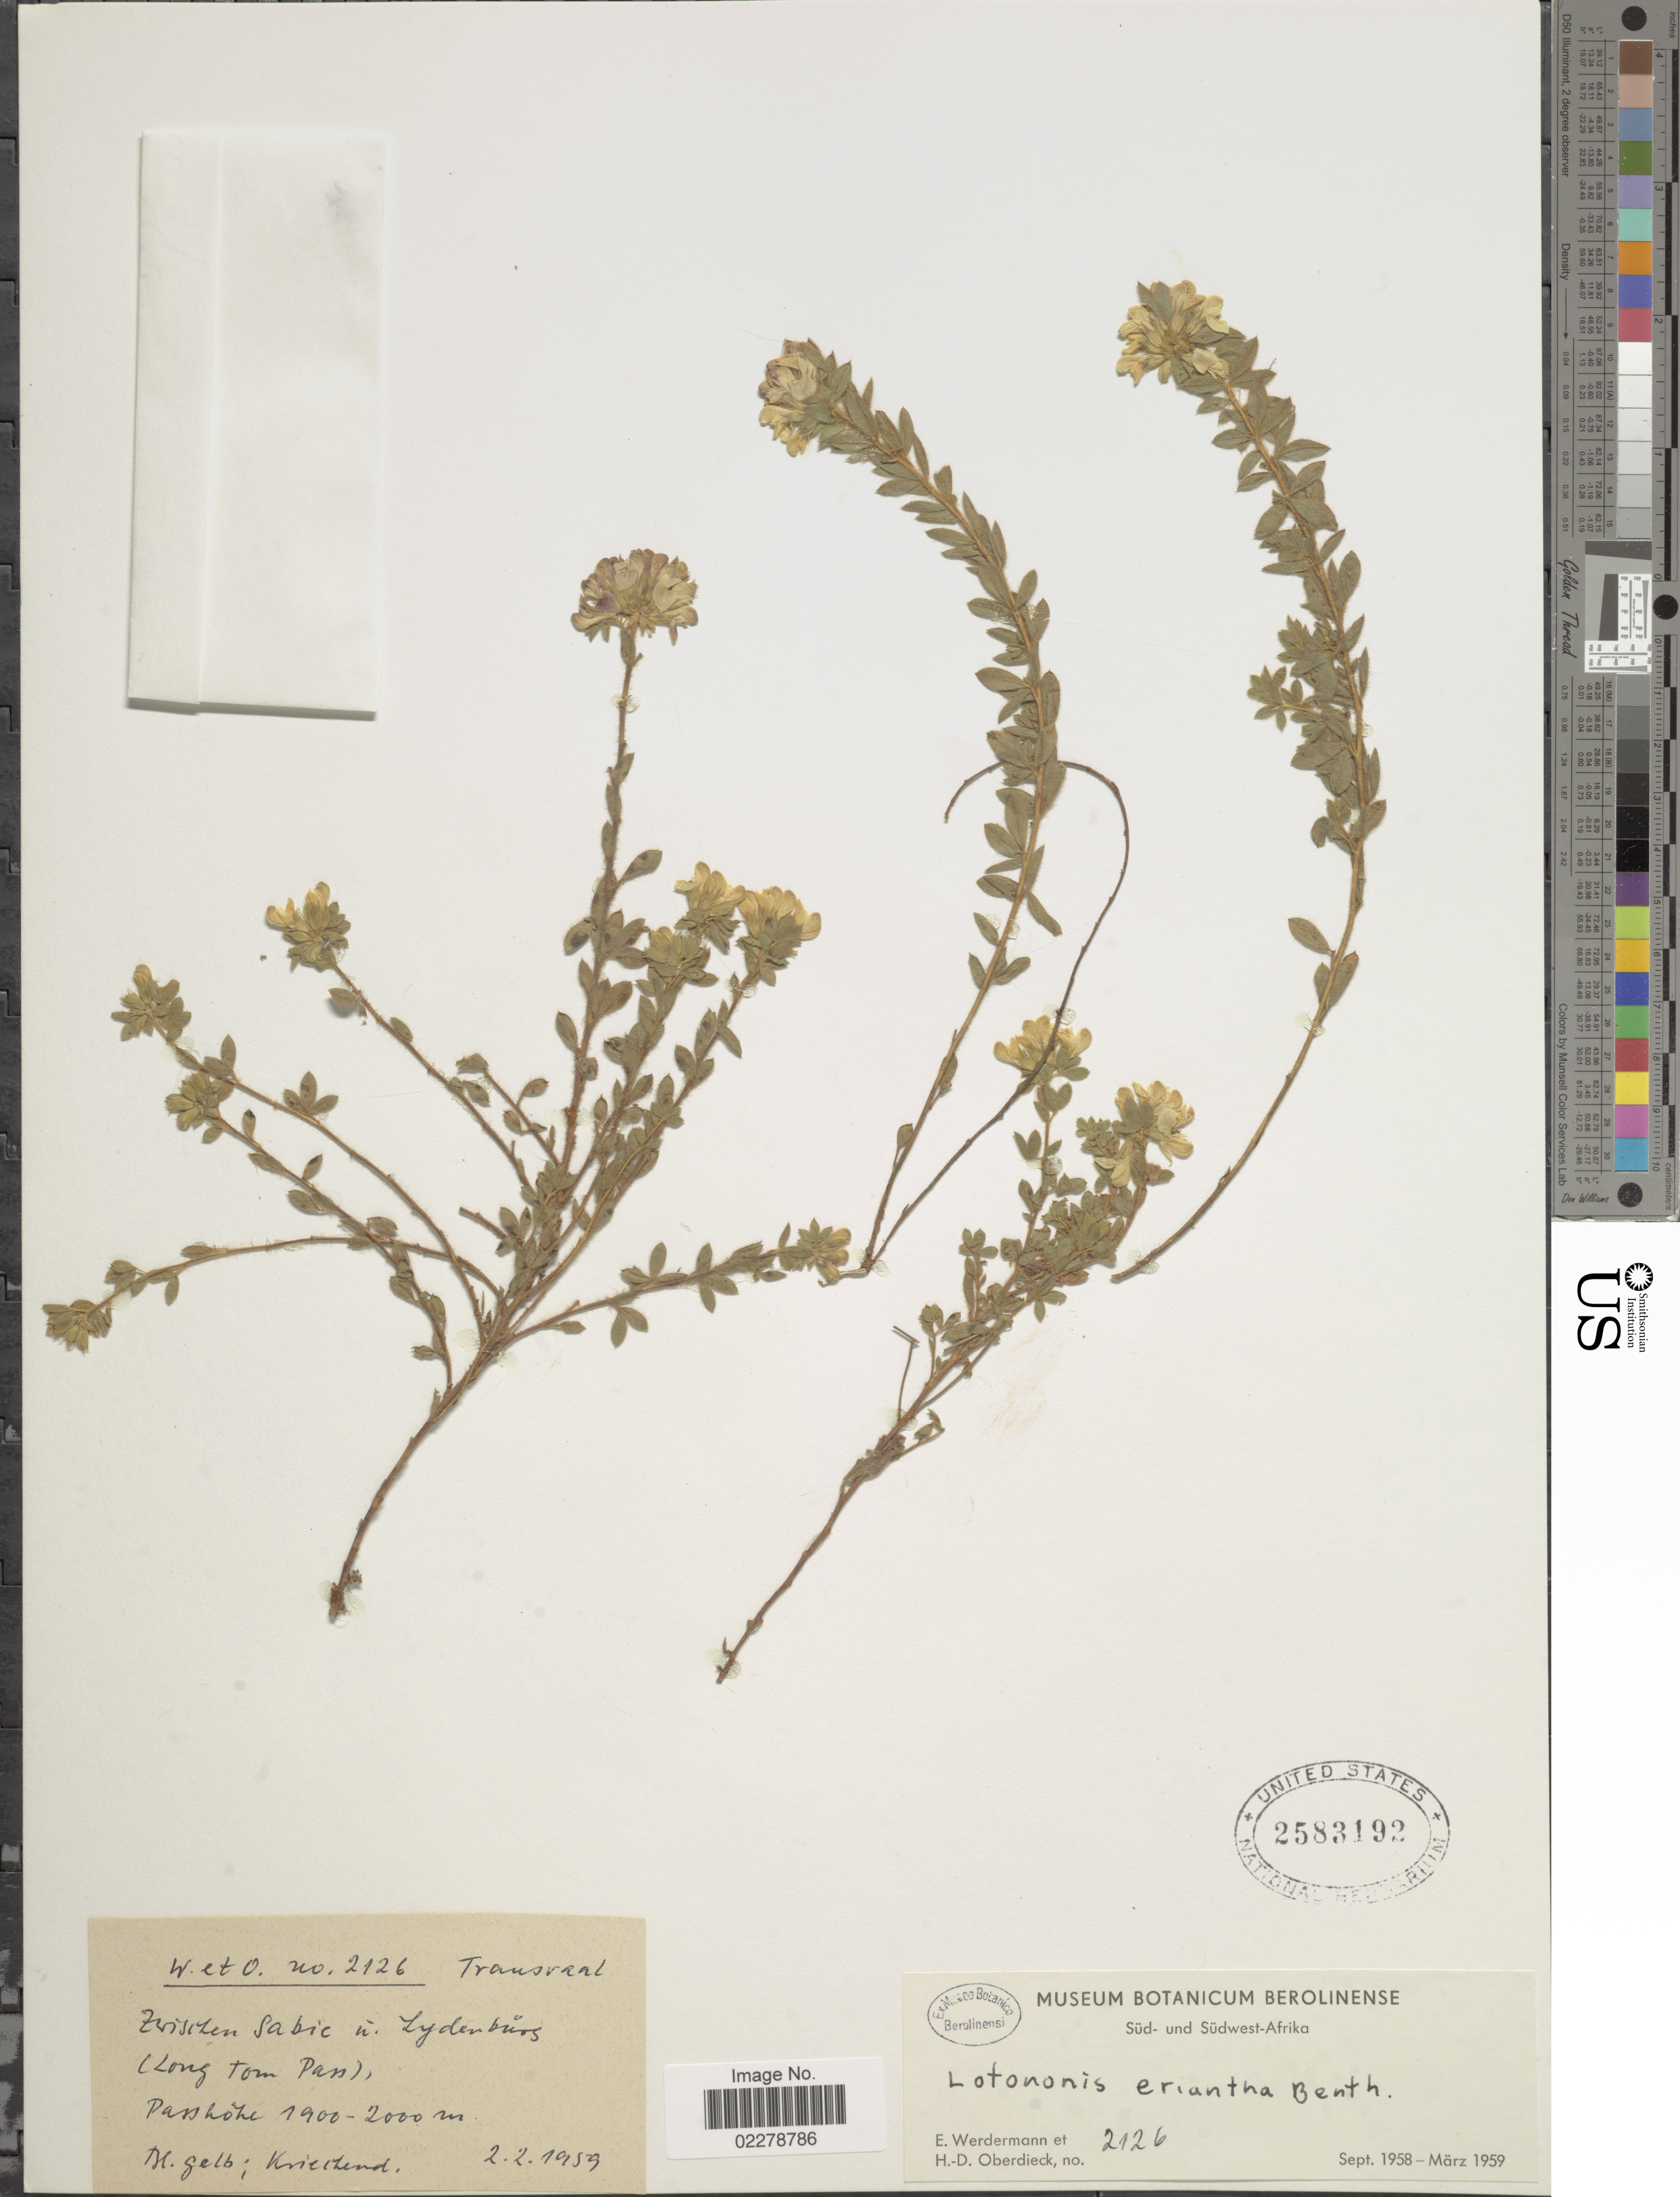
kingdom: Plantae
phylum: Tracheophyta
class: Magnoliopsida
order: Fabales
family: Fabaceae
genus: Lotononis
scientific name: Lotononis eriantha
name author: Benth.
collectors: E. Werdermann & H. Oberdieck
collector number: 2126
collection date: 1959-02-02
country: South Africa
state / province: Mpumalanga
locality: Süd - und Südwest-Afrika. Transvaal, zwischen sabie u. Lydenburg(Long Tom Pass). Passhöhe.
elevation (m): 1900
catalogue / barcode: US 2583192